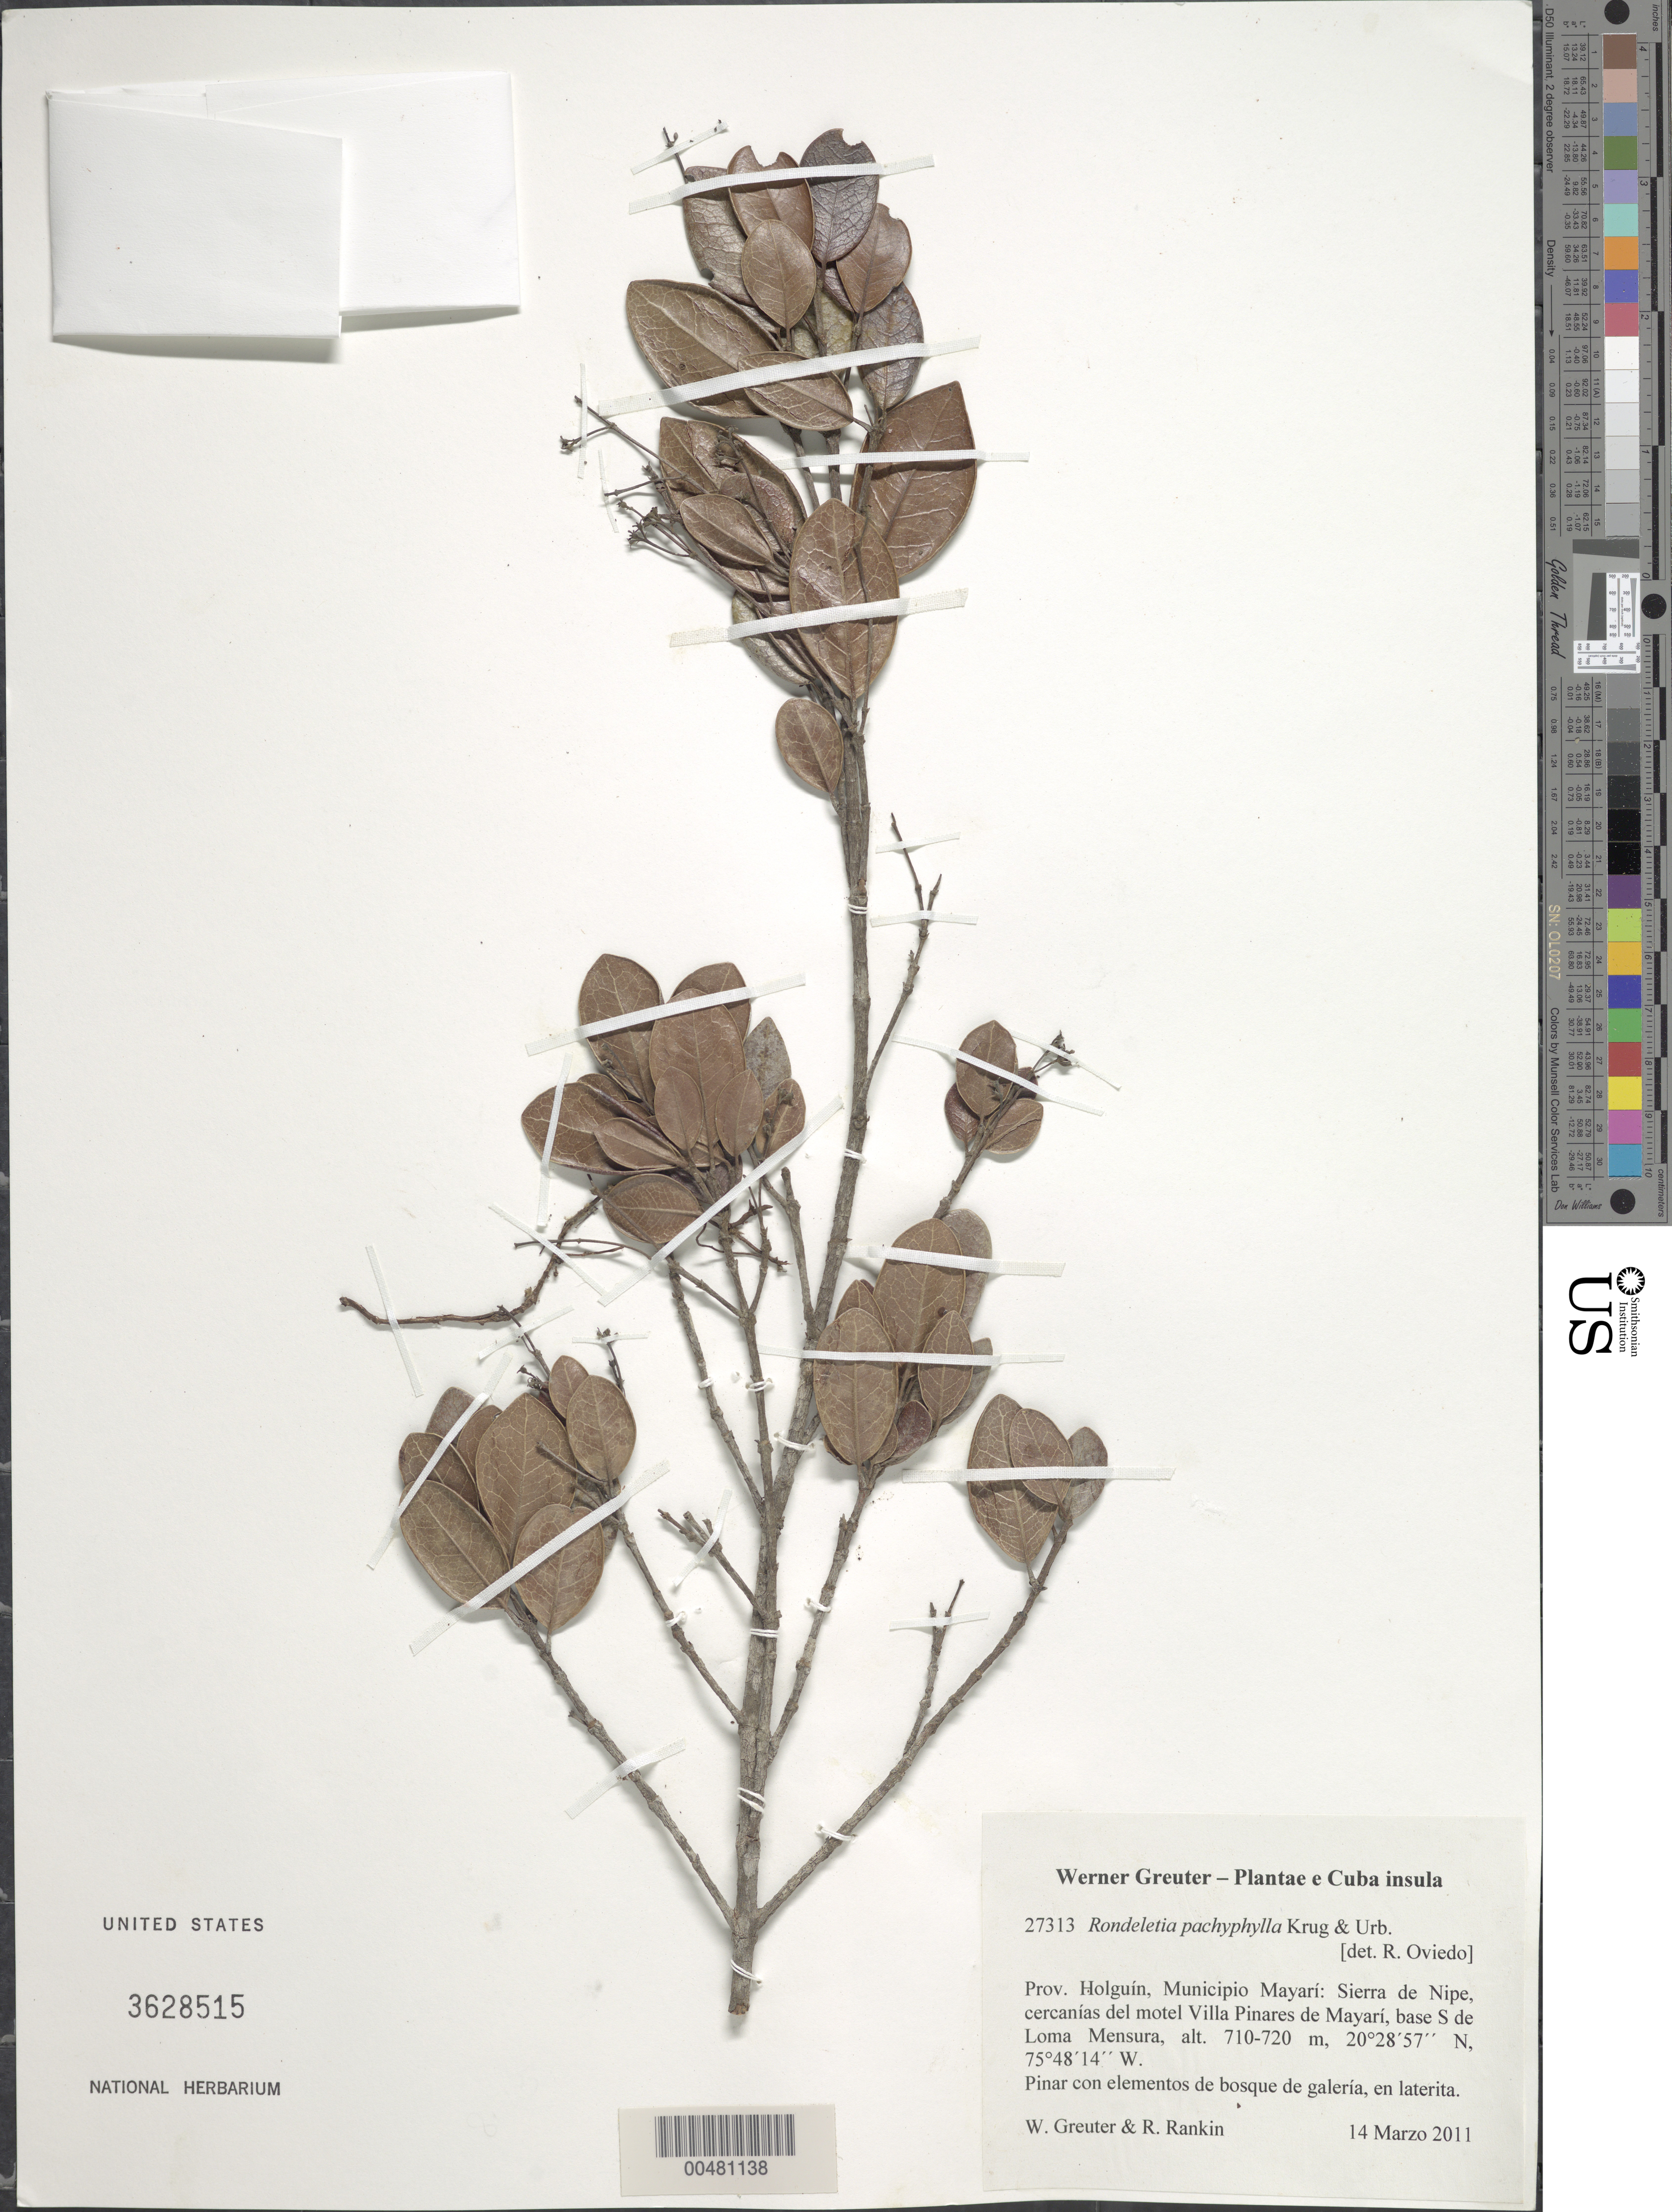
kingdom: Plantae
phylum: Tracheophyta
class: Magnoliopsida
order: Gentianales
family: Rubiaceae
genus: Rondeletia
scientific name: Rondeletia pachyphylla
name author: Krug & Urb.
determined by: Oviedo, R.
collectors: W. R. Greuter & R. Rankin Rodriguez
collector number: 27313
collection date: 2011-03-14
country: Cuba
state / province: Holguin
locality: Mun. Mayarí, Sierra de Nipe, cercanías motel Villa Pinares de Mayarí, base S de Loma Mensura.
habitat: Pinar con elementos de bosque de galería, en laterita.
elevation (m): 710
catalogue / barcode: US 3628515